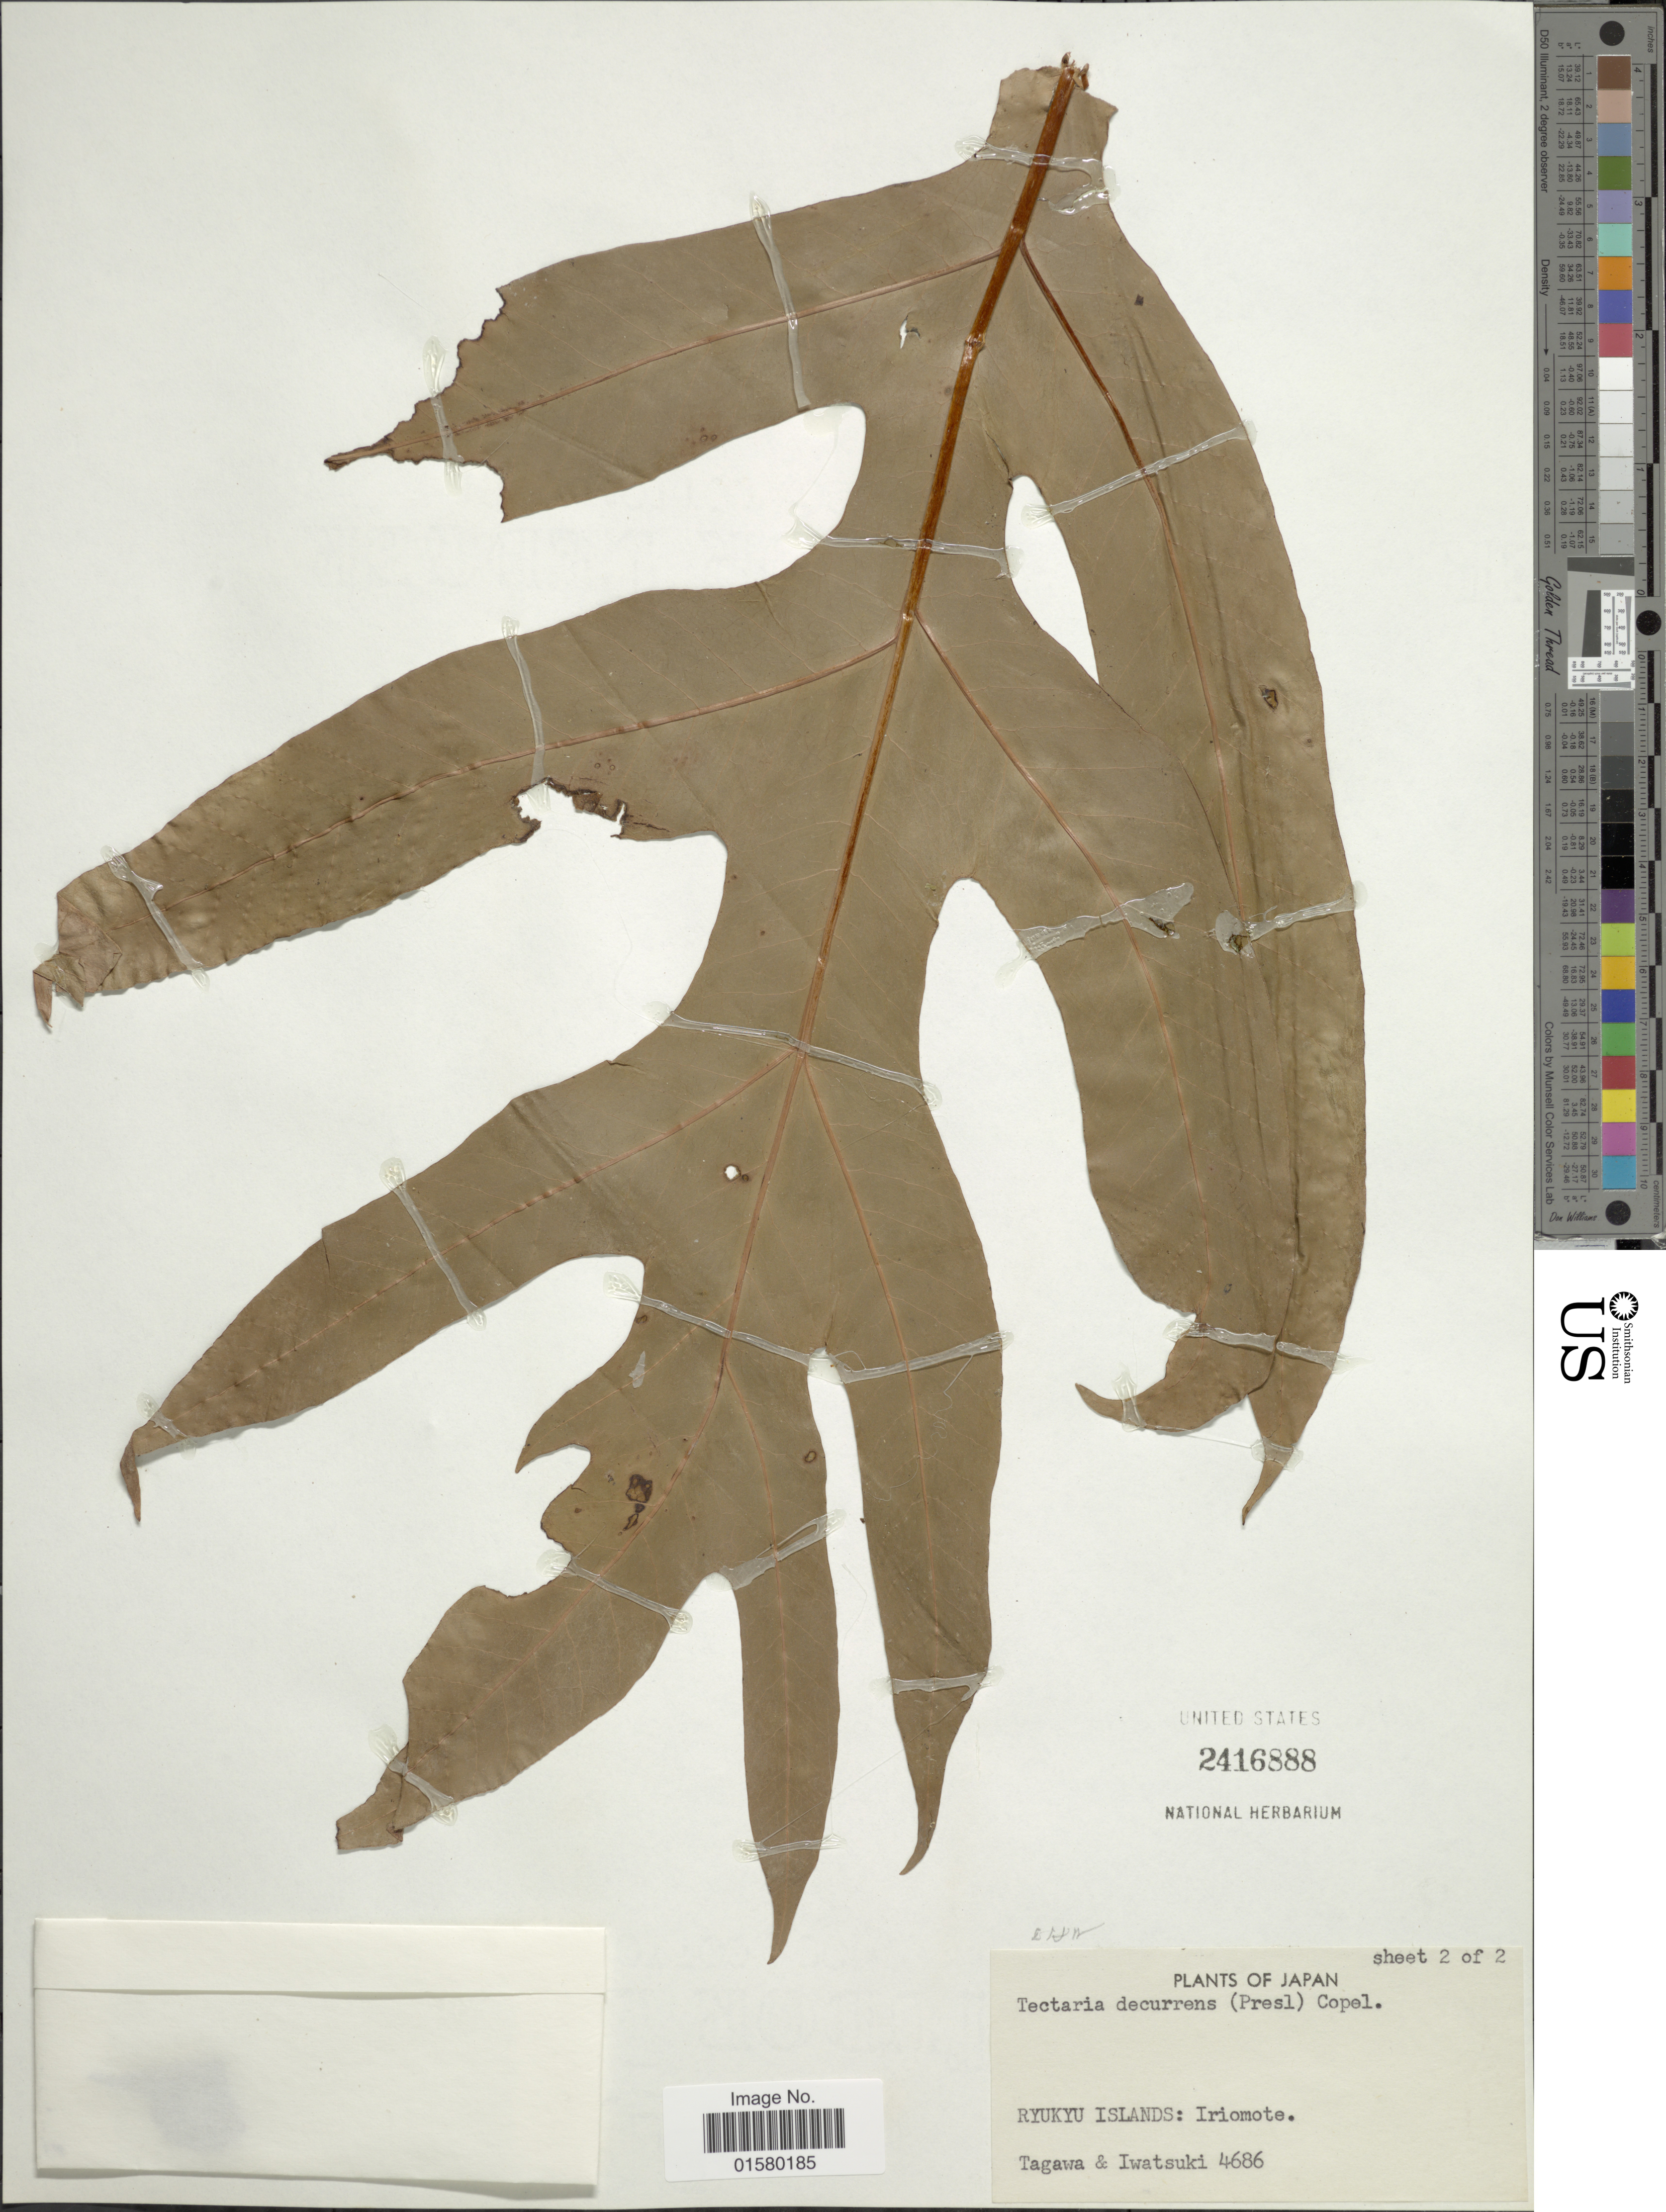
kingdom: Plantae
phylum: Tracheophyta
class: Polypodiopsida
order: Polypodiales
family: Tectariaceae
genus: Tectaria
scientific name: Tectaria decurrens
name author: (Presel.) Copel. in Elmer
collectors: Tagawa & Iwatsuki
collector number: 4686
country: Japan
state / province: Okinawa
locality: Ryukyu Islands: Iriomote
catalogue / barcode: US 2416888